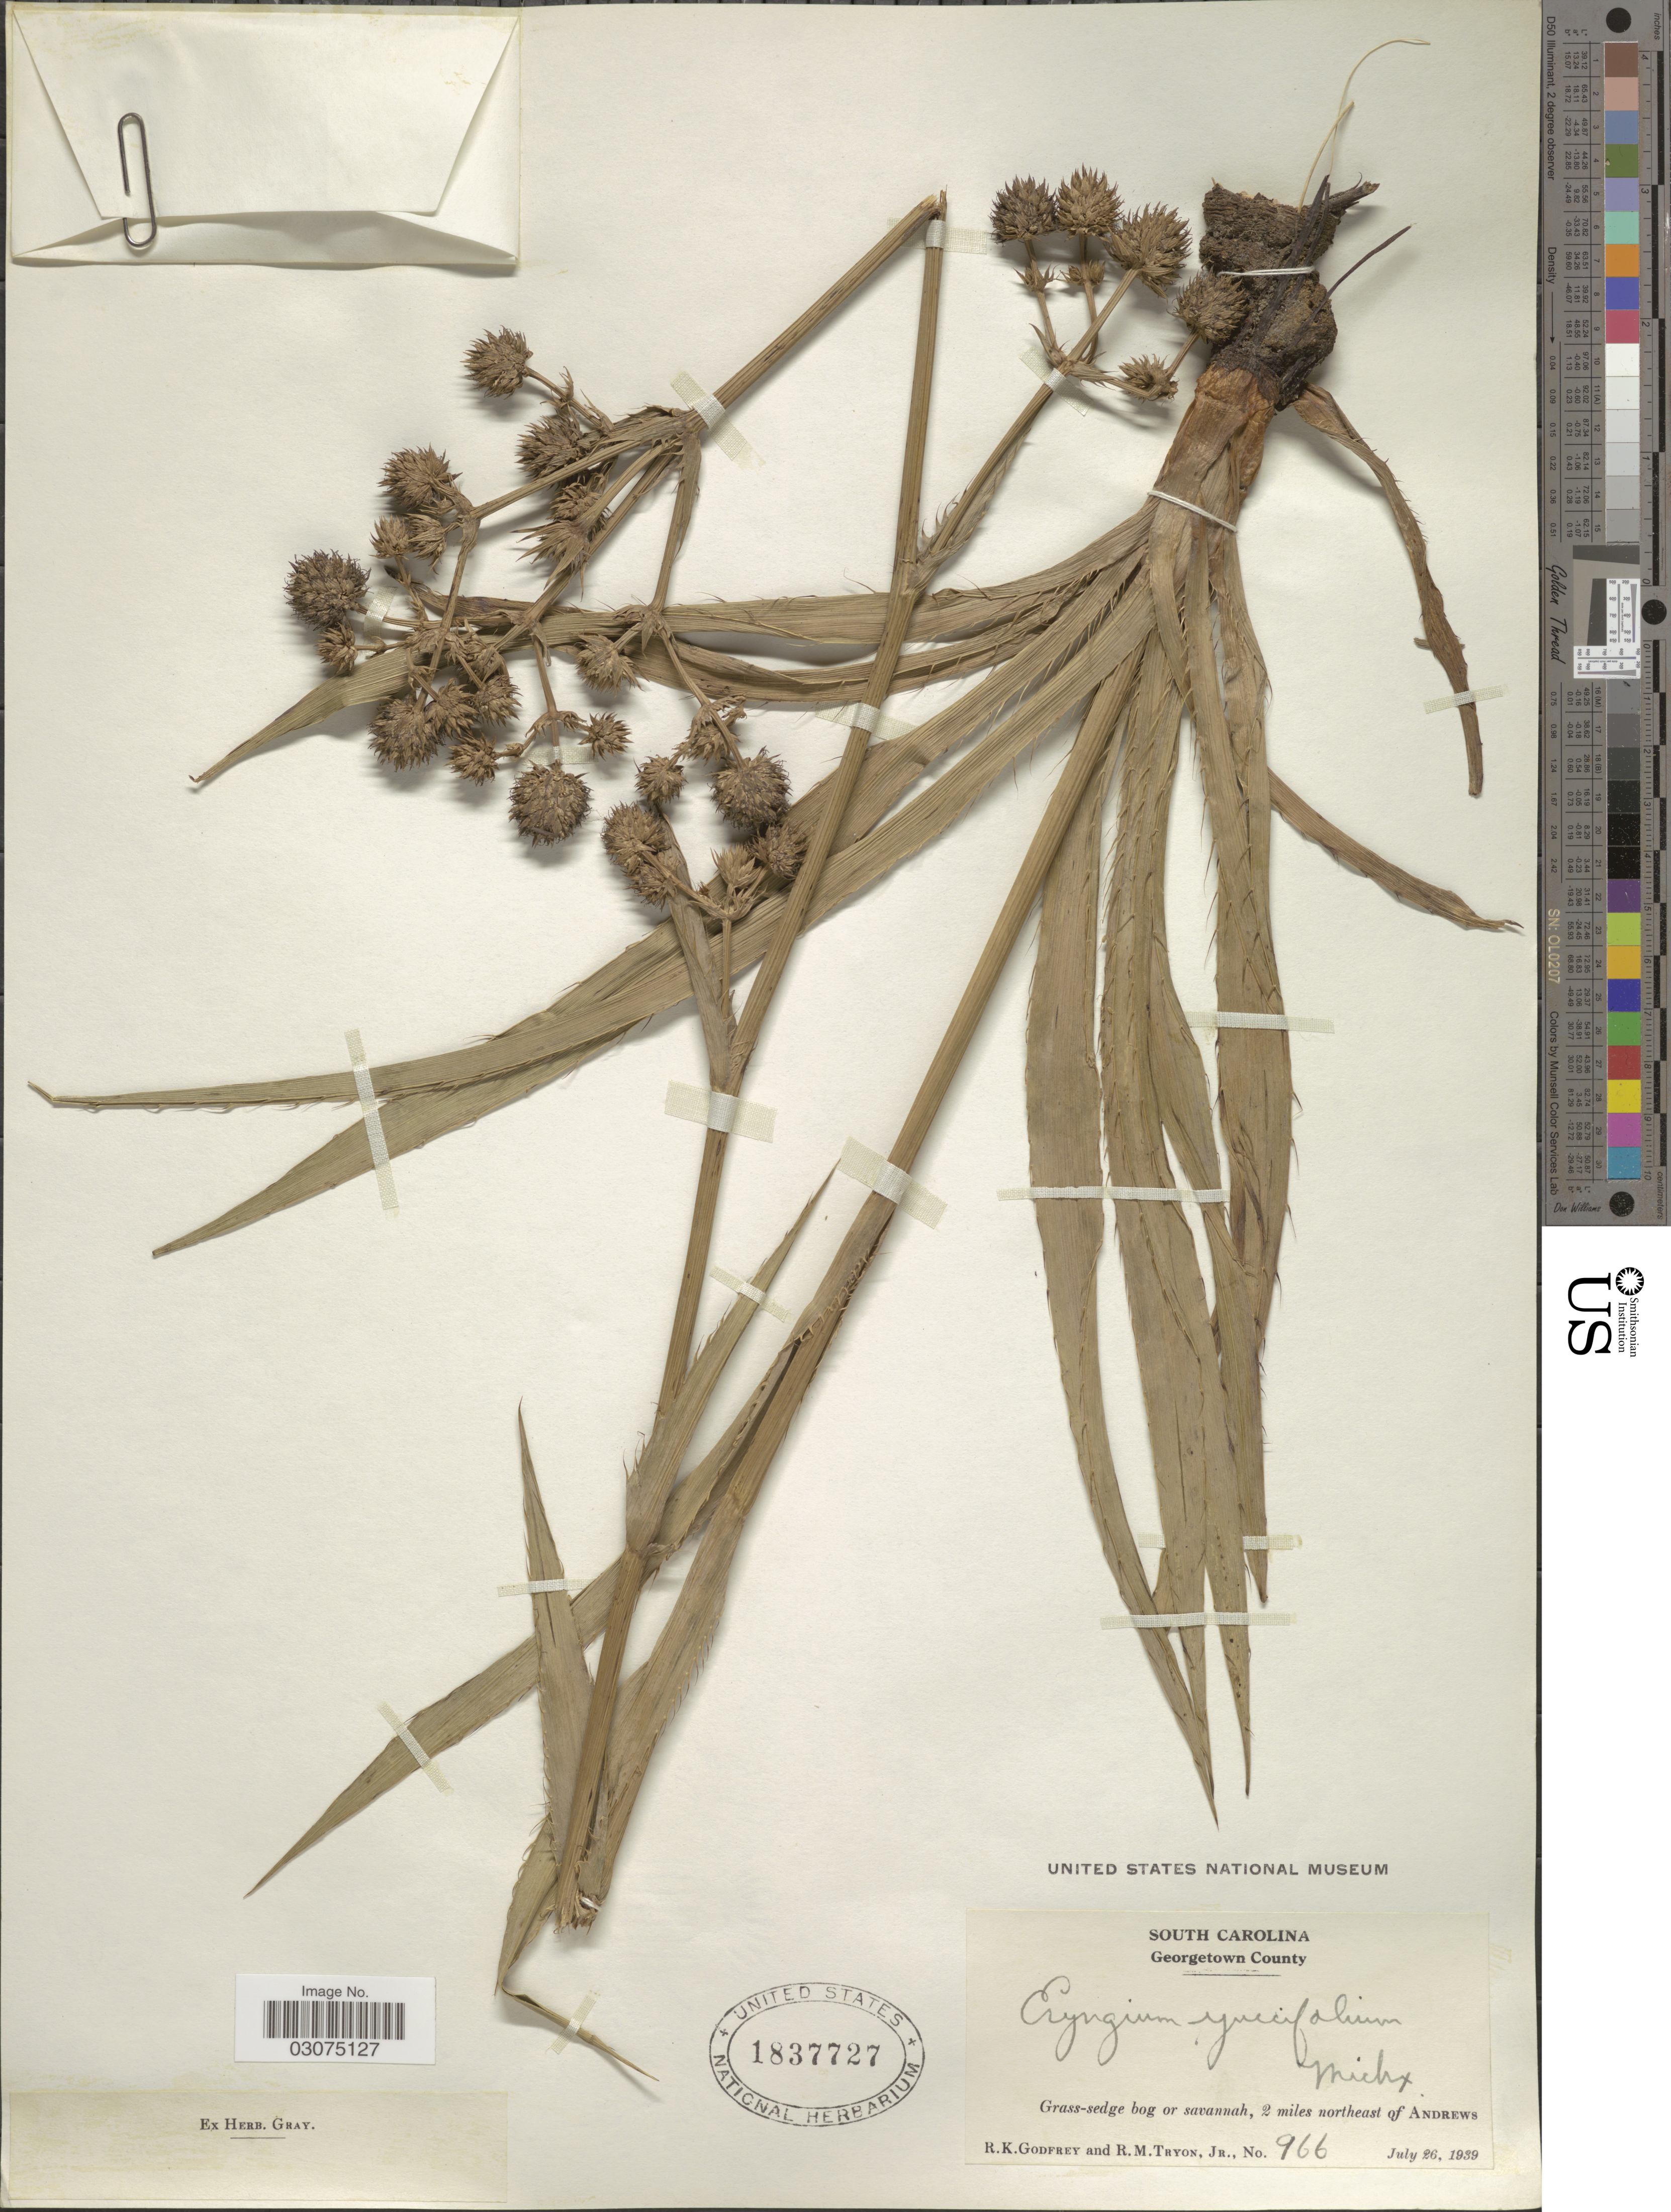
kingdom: Plantae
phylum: Tracheophyta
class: Magnoliopsida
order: Apiales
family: Apiaceae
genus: Eryngium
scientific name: Eryngium yuccifolium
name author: Michx.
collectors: R. K. Godfrey & R. Tryon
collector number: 966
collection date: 1939-07-26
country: United States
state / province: South Carolina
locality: Georgetown County. 2 miles northeast of Andrews.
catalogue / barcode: US 1837727